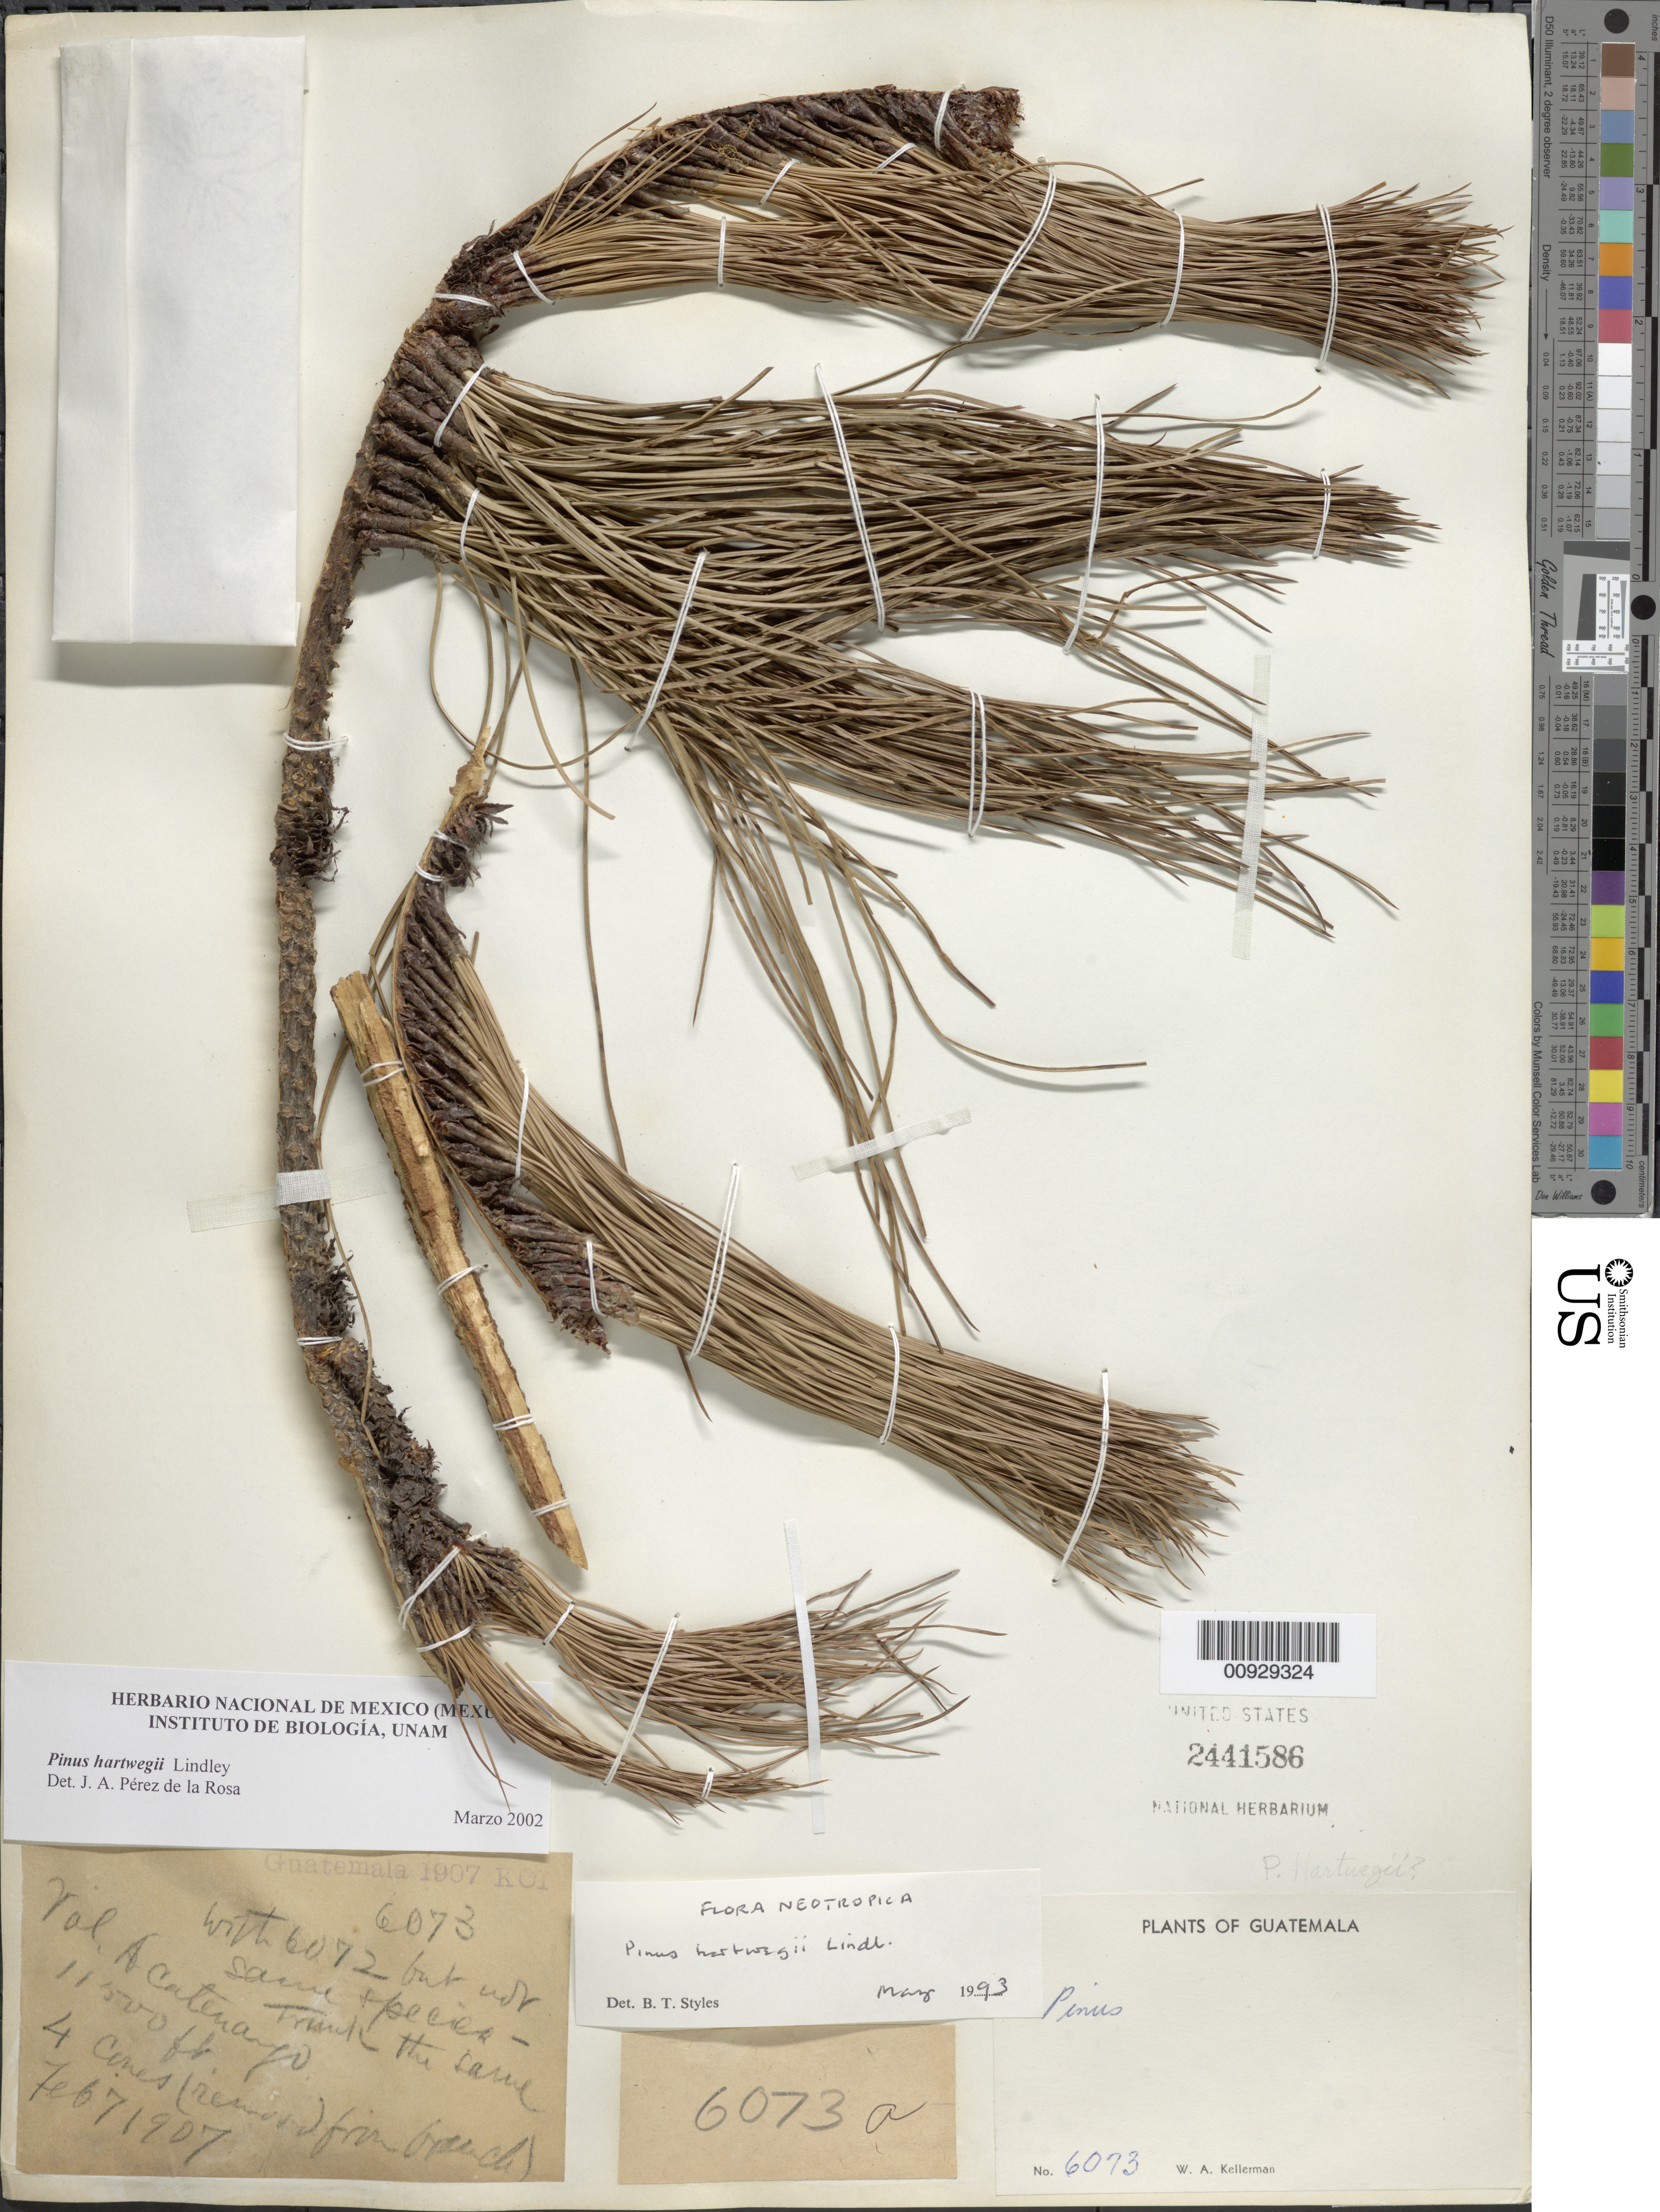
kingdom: Plantae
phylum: Tracheophyta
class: Pinopsida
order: Pinales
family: Pinaceae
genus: Pinus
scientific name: Pinus hartwegii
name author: Lindl.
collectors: W. A. Kellerman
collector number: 6073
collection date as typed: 07 Feb 1907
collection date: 1907-02-07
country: Guatemala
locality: Volcán Acatenango.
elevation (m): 3505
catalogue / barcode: US 2441586